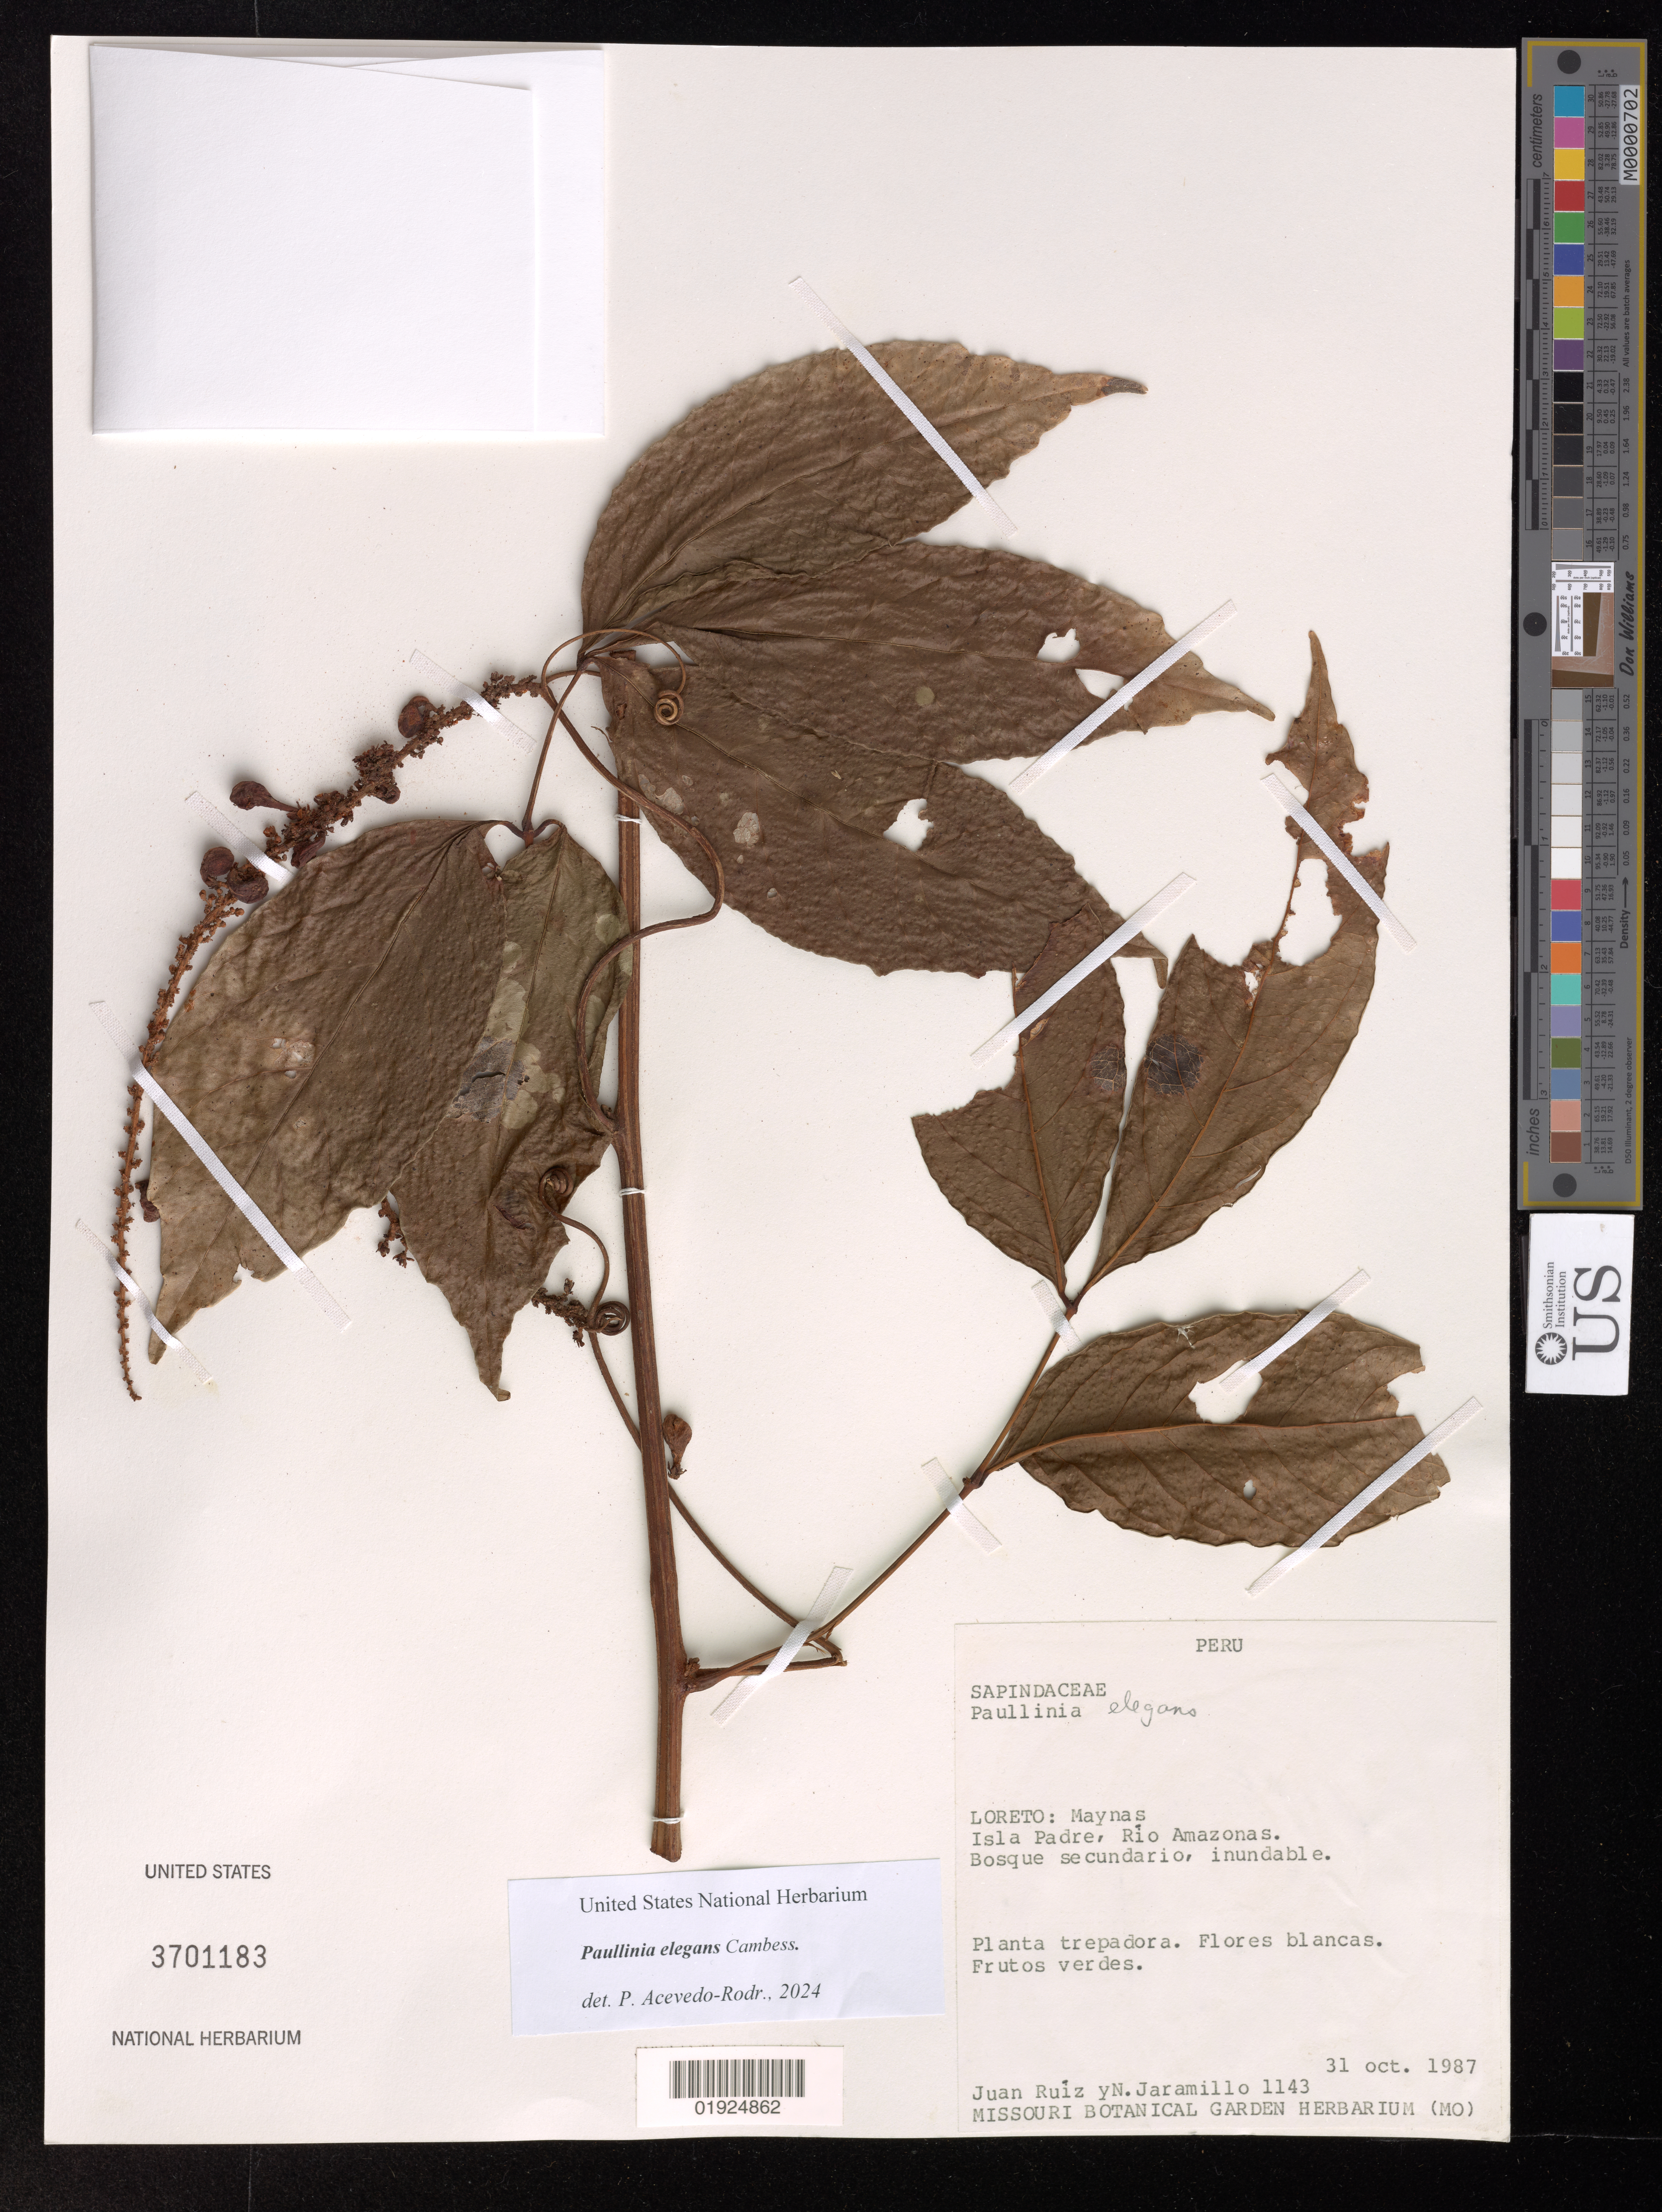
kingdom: Plantae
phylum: Tracheophyta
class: Magnoliopsida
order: Sapindales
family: Sapindaceae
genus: Paullinia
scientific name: Paullinia elegans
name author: Cambess.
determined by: Acevedo-Rodriguez, P., (US), Smithsonian Institution - National Museum of Natural History (UNITED STATES)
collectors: J. Ruíz & N. Jaramillo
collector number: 1143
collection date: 1987-10-31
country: Peru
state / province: Loreto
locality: Maynas. Isla Padre, Río Amazonas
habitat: Bosque secundario, inundable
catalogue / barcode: US 3701183